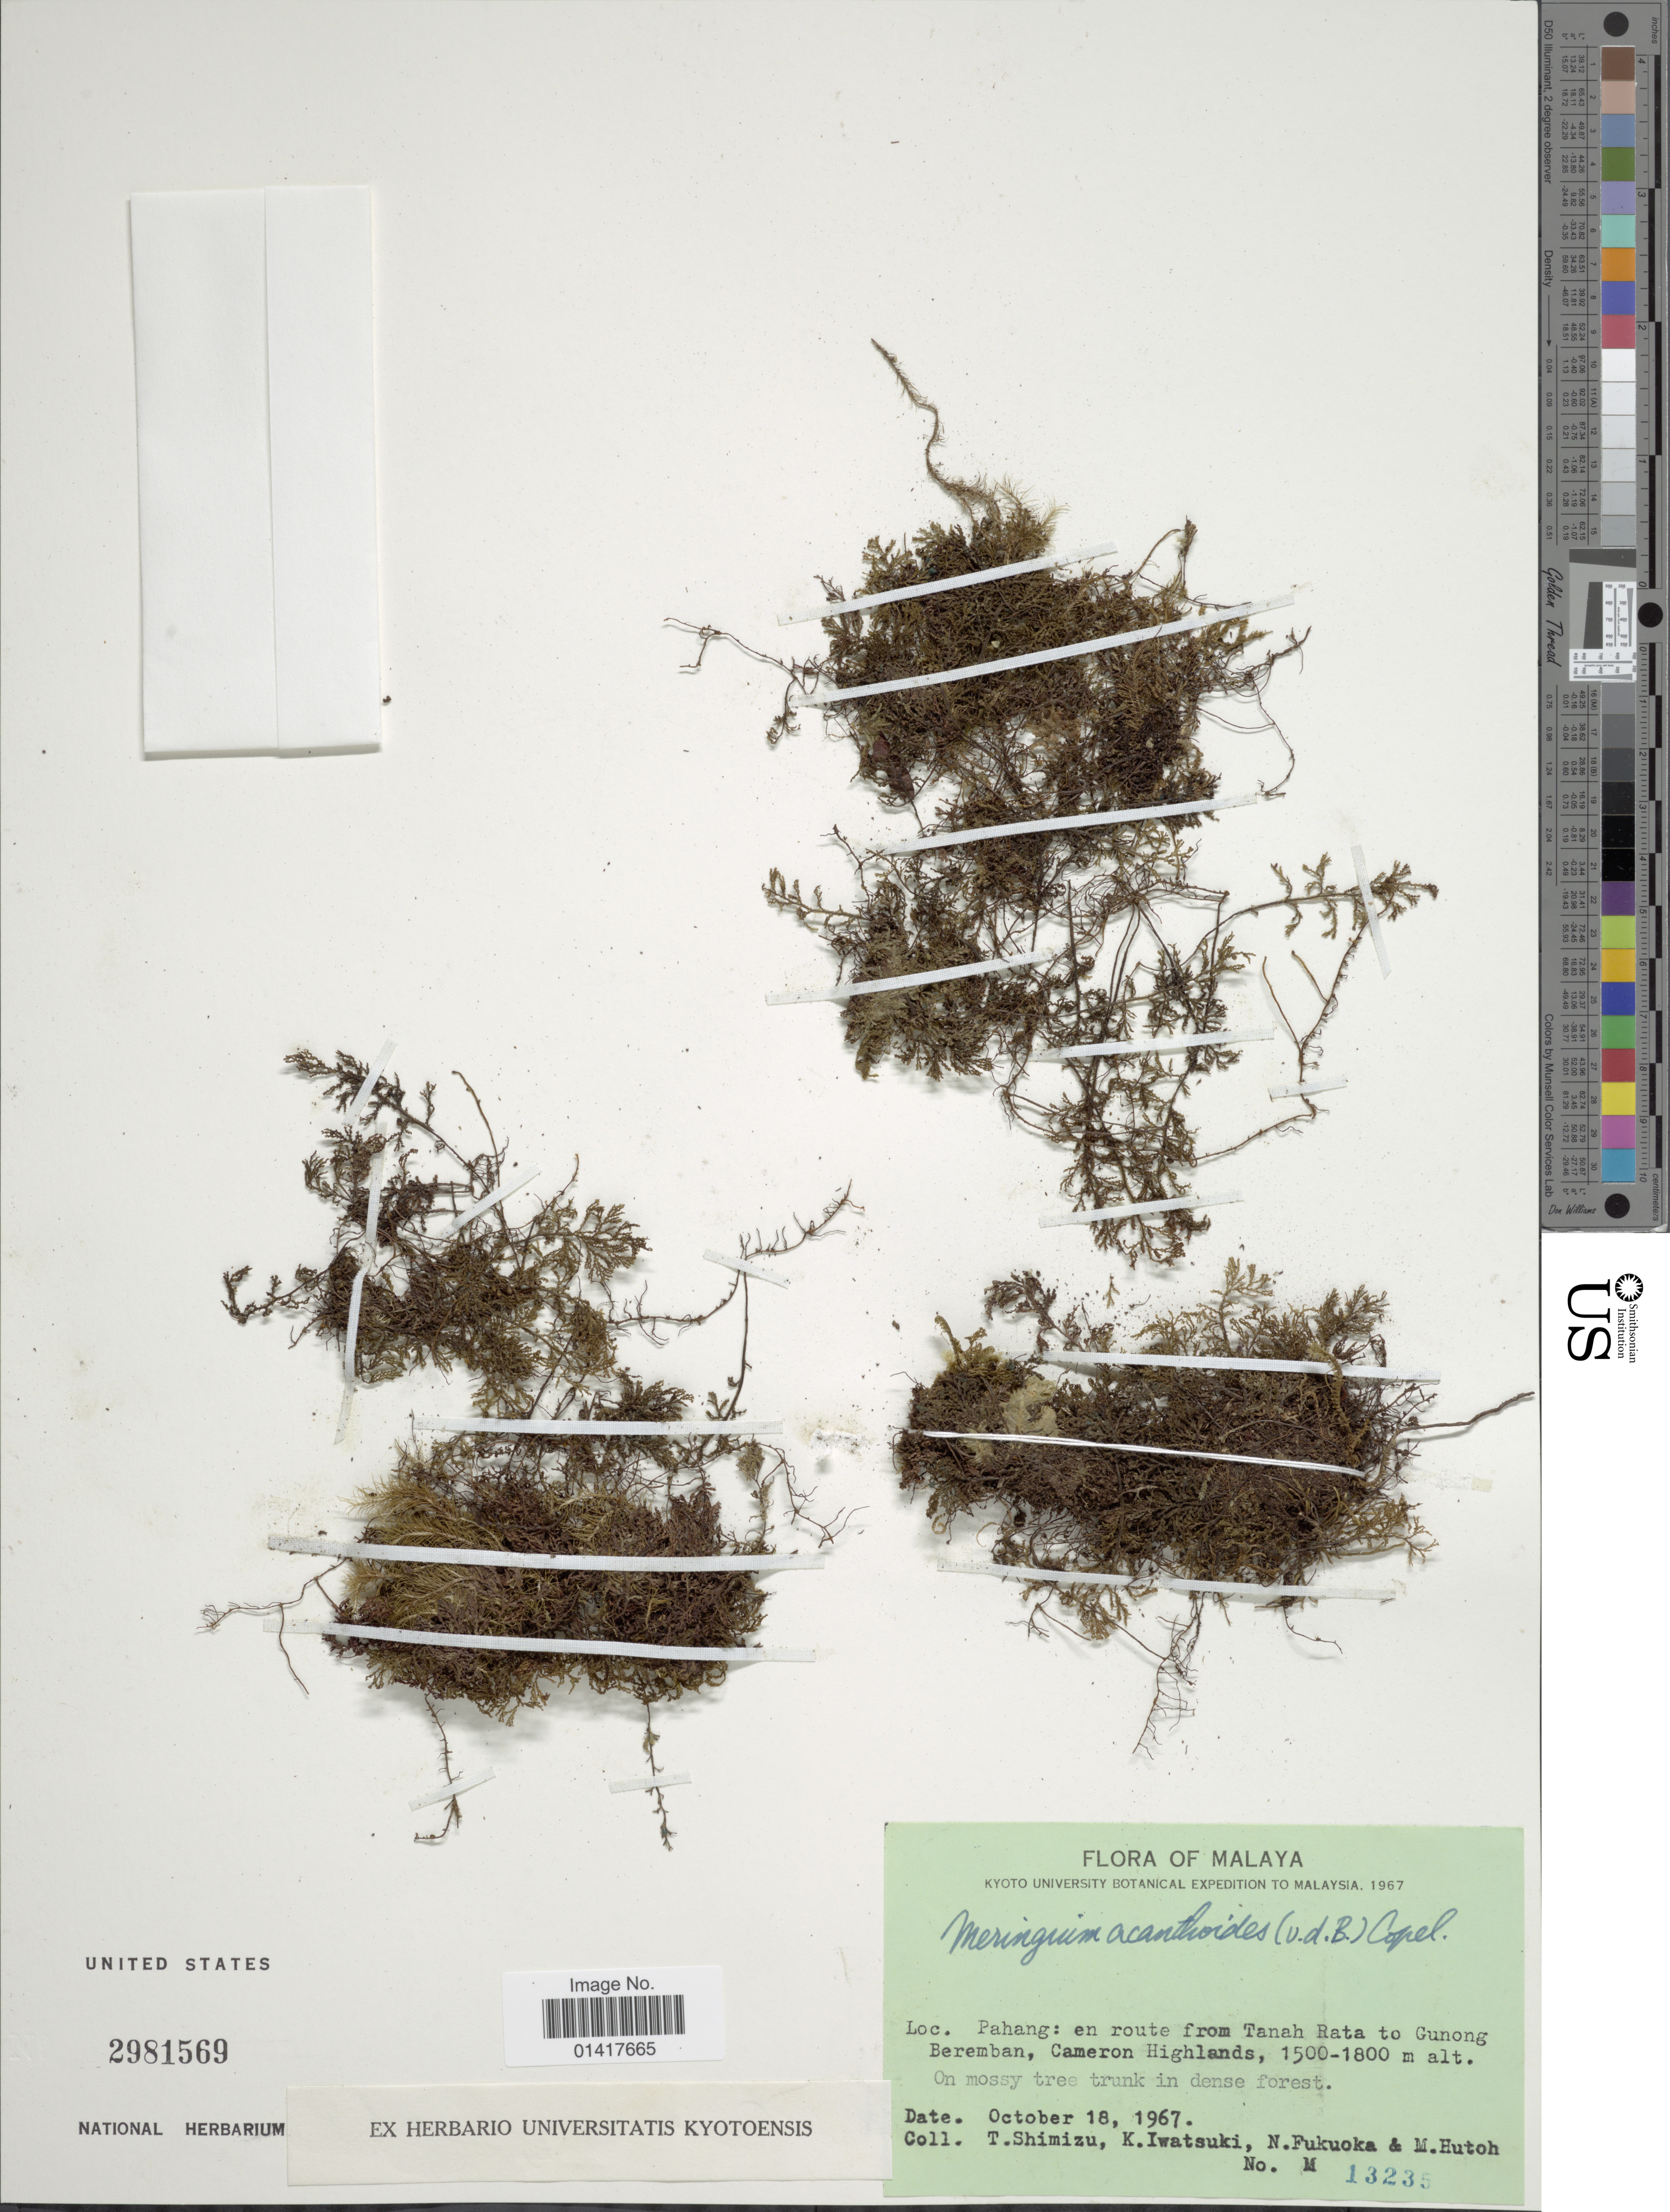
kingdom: Plantae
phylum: Tracheophyta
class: Polypodiopsida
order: Hymenophyllales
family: Hymenophyllaceae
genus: Hymenophyllum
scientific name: Hymenophyllum acanthoides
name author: (Bosch) Rosenst.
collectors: T. Shimizu, K. Iwatsuki, N. Fukuoka & M. Hutoh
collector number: M 13235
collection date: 1967-10-18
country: Malaysia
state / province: Pahang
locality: En route from Tanah Rata to Gunong Beremban, Cameron Highlands. Malaya.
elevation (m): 1500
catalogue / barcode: US 2981569